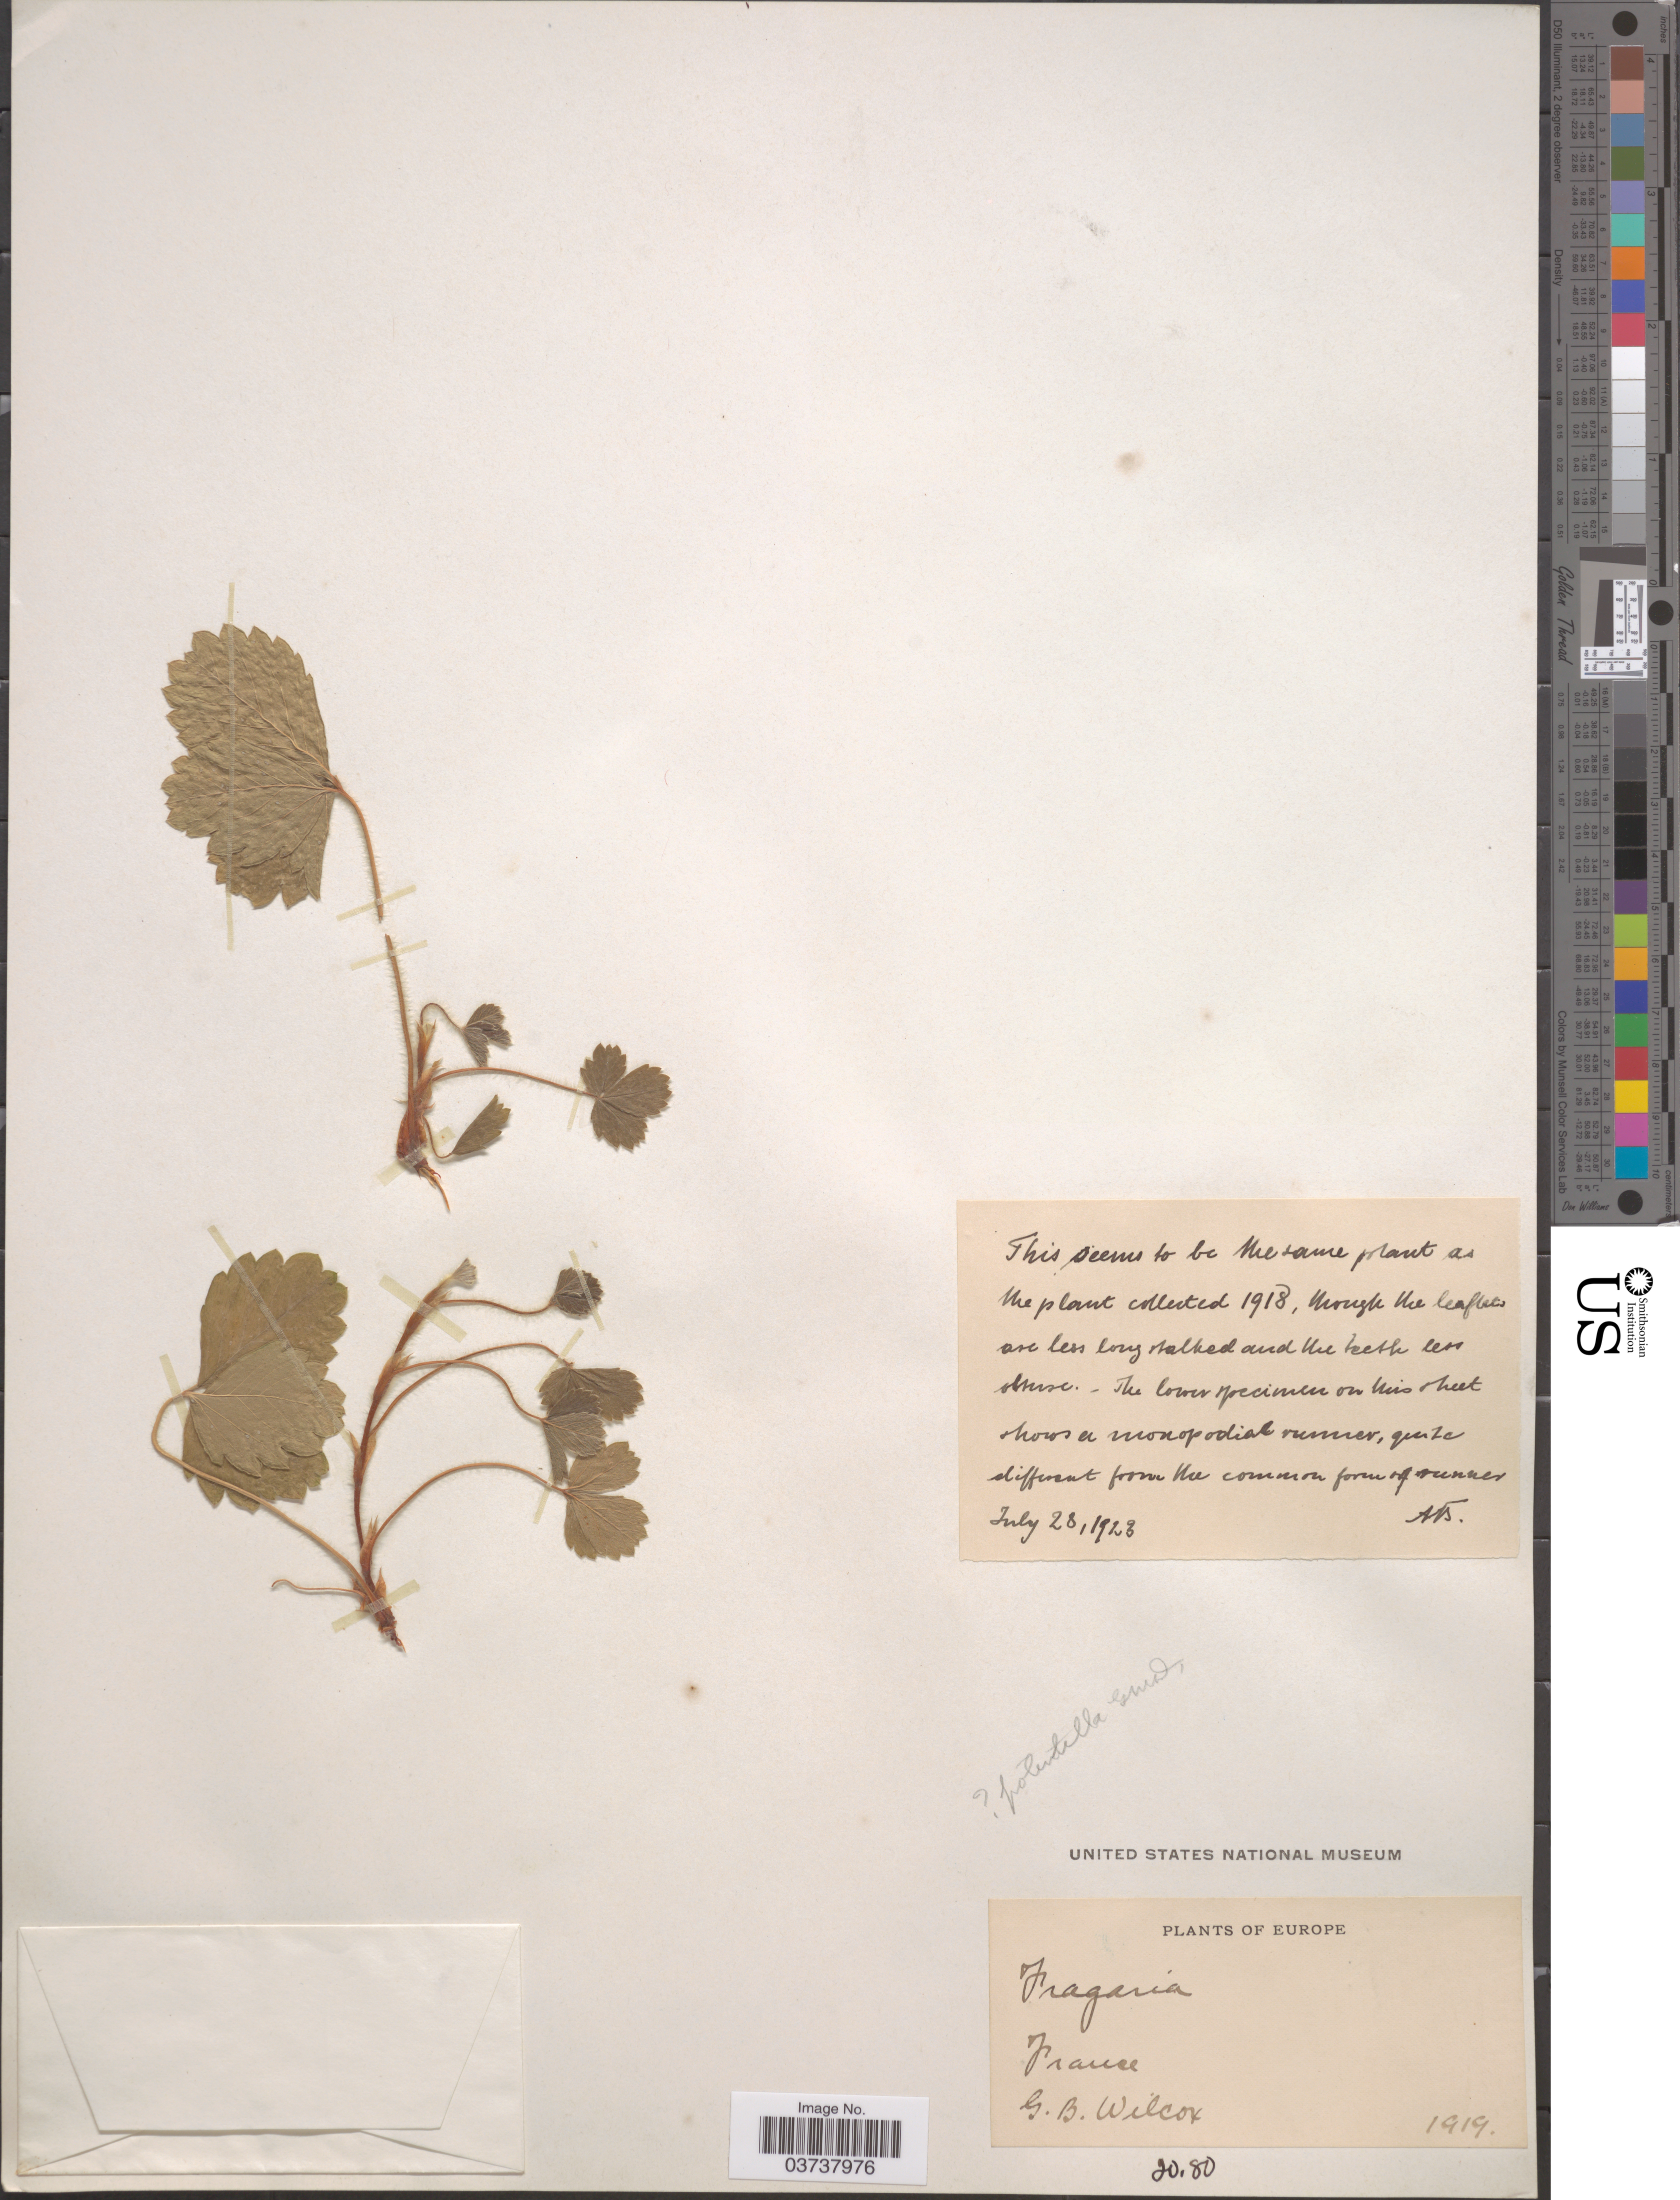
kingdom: Plantae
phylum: Tracheophyta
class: Magnoliopsida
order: Rosales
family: Rosaceae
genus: Fragaria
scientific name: Fragaria sp.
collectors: G. Wilcox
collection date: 1919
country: France